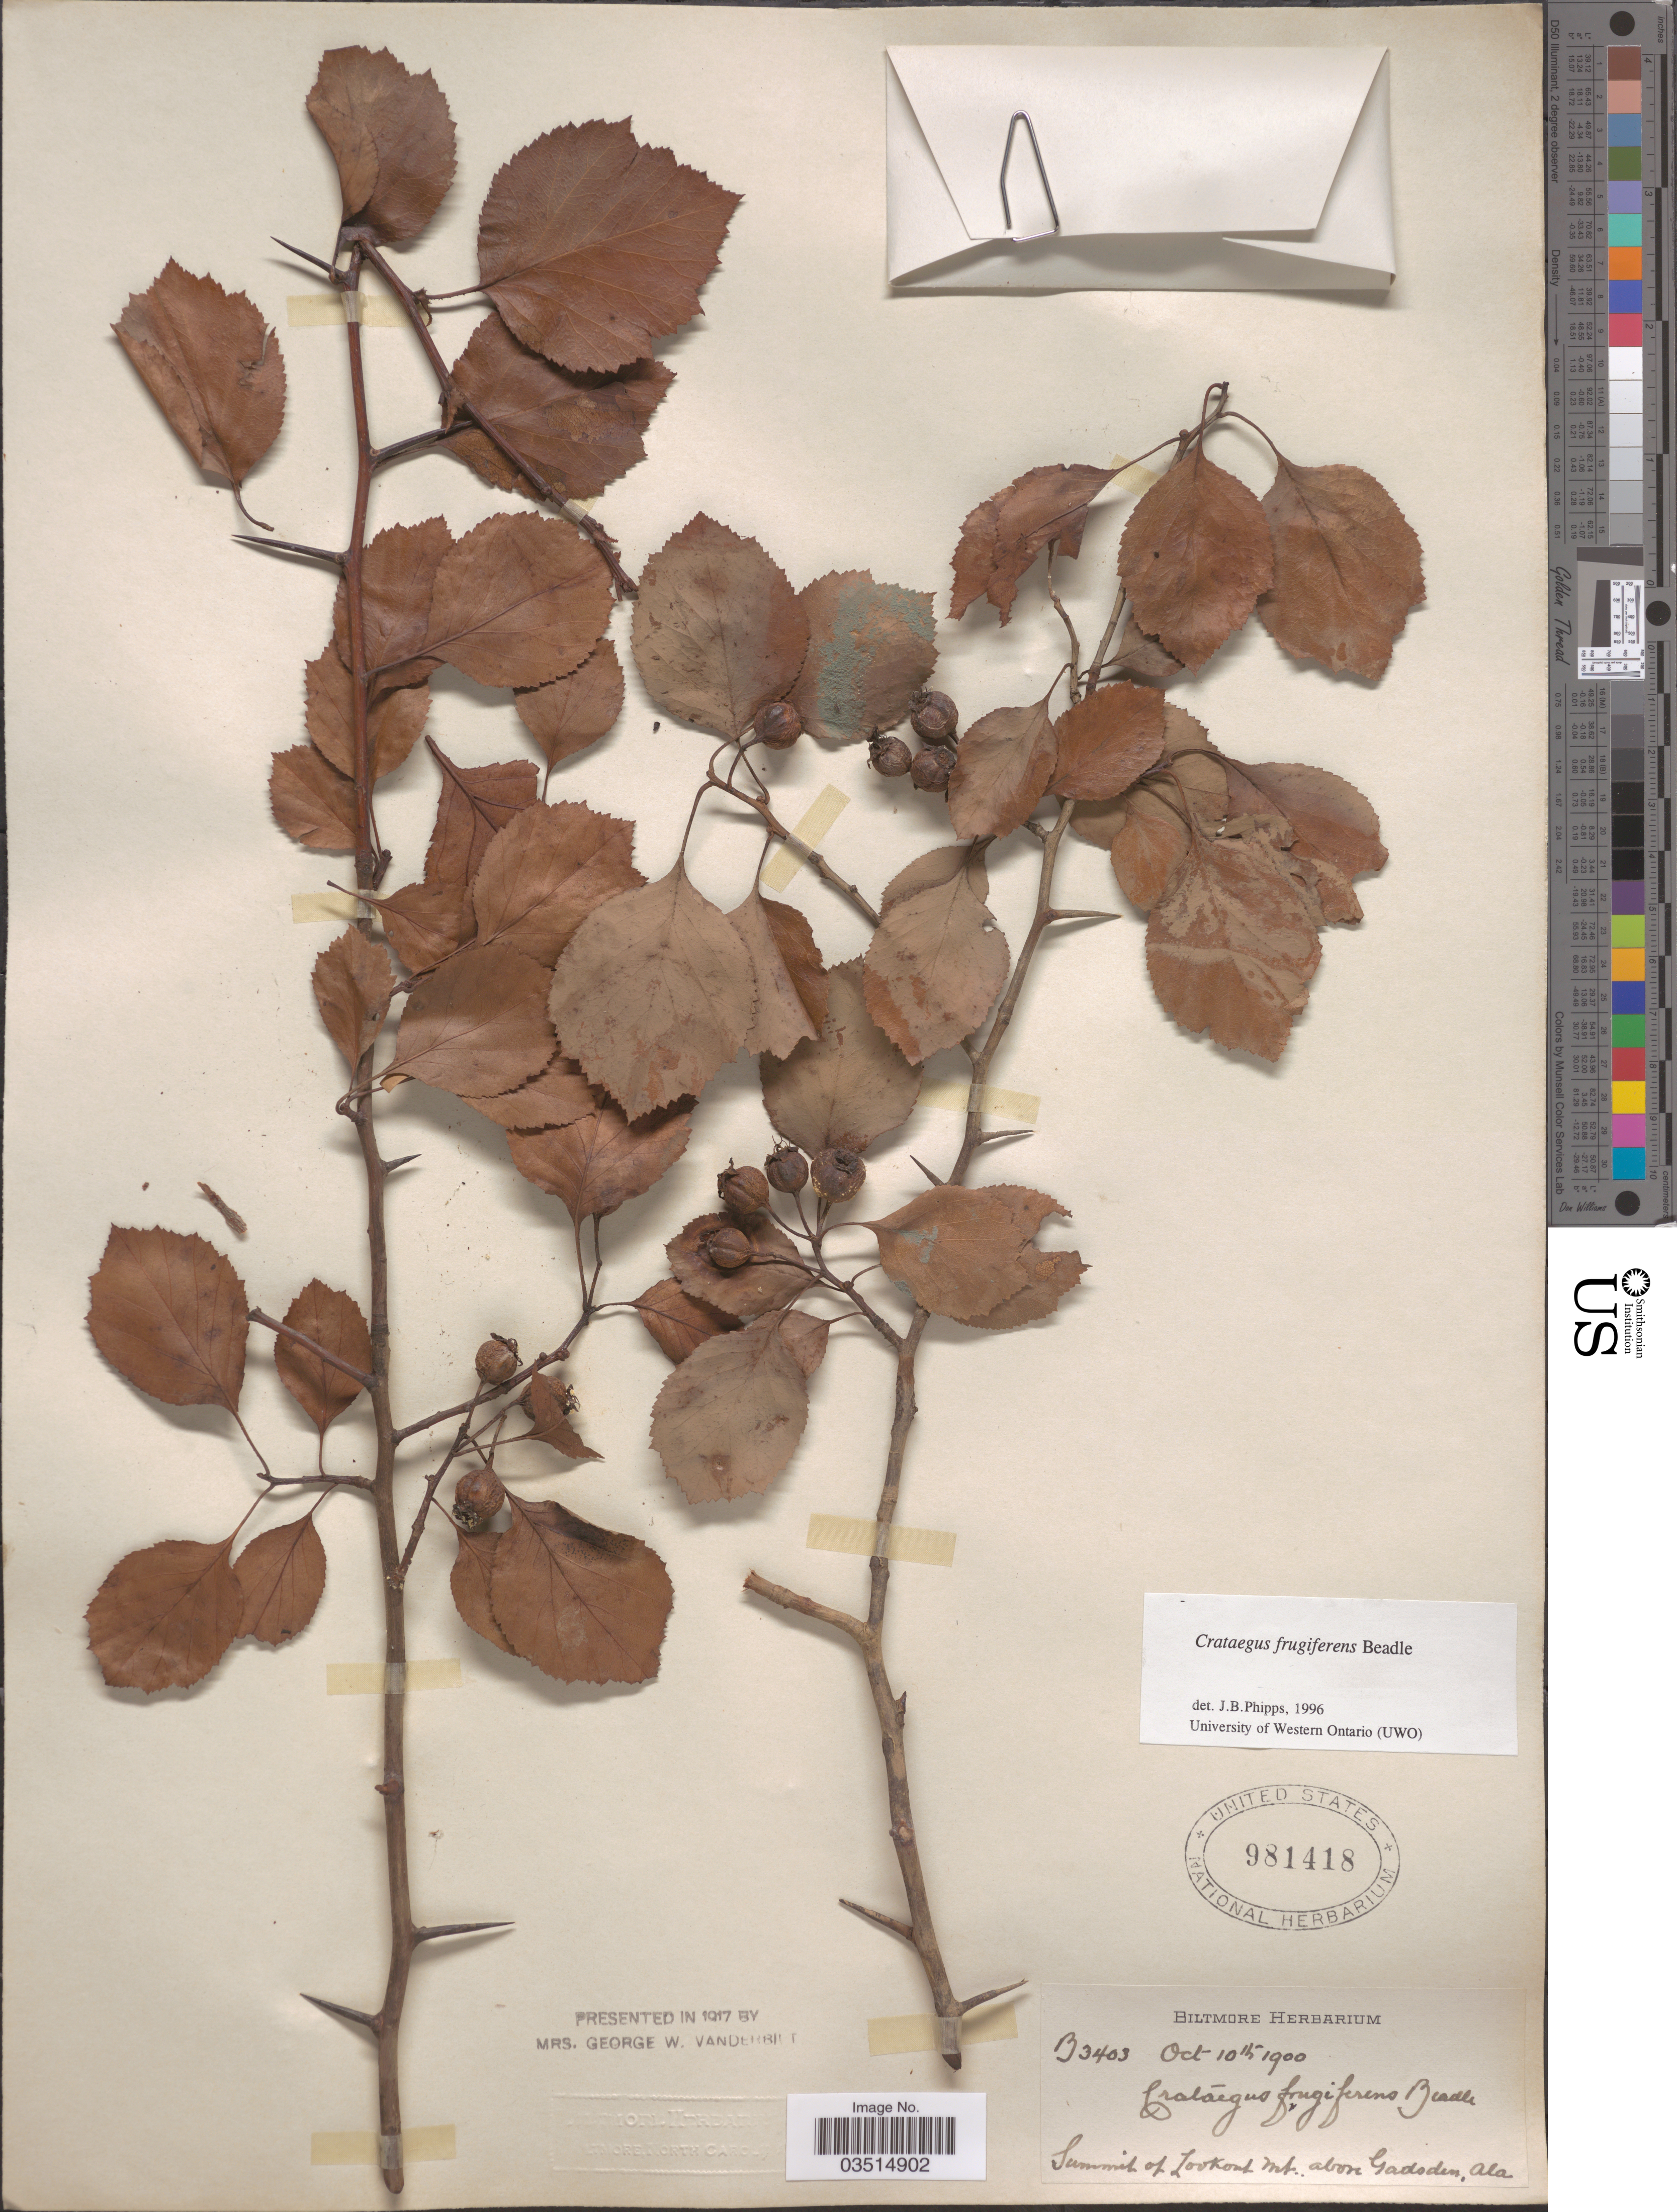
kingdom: Plantae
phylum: Tracheophyta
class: Magnoliopsida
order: Rosales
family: Rosaceae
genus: Crataegus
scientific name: Crataegus frugiferens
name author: Beadle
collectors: ex herb. Biltmore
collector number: B3403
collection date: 1900-10-10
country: United States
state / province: Alabama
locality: Summit of Lookout Mt. above Gadsden.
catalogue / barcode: US 981418